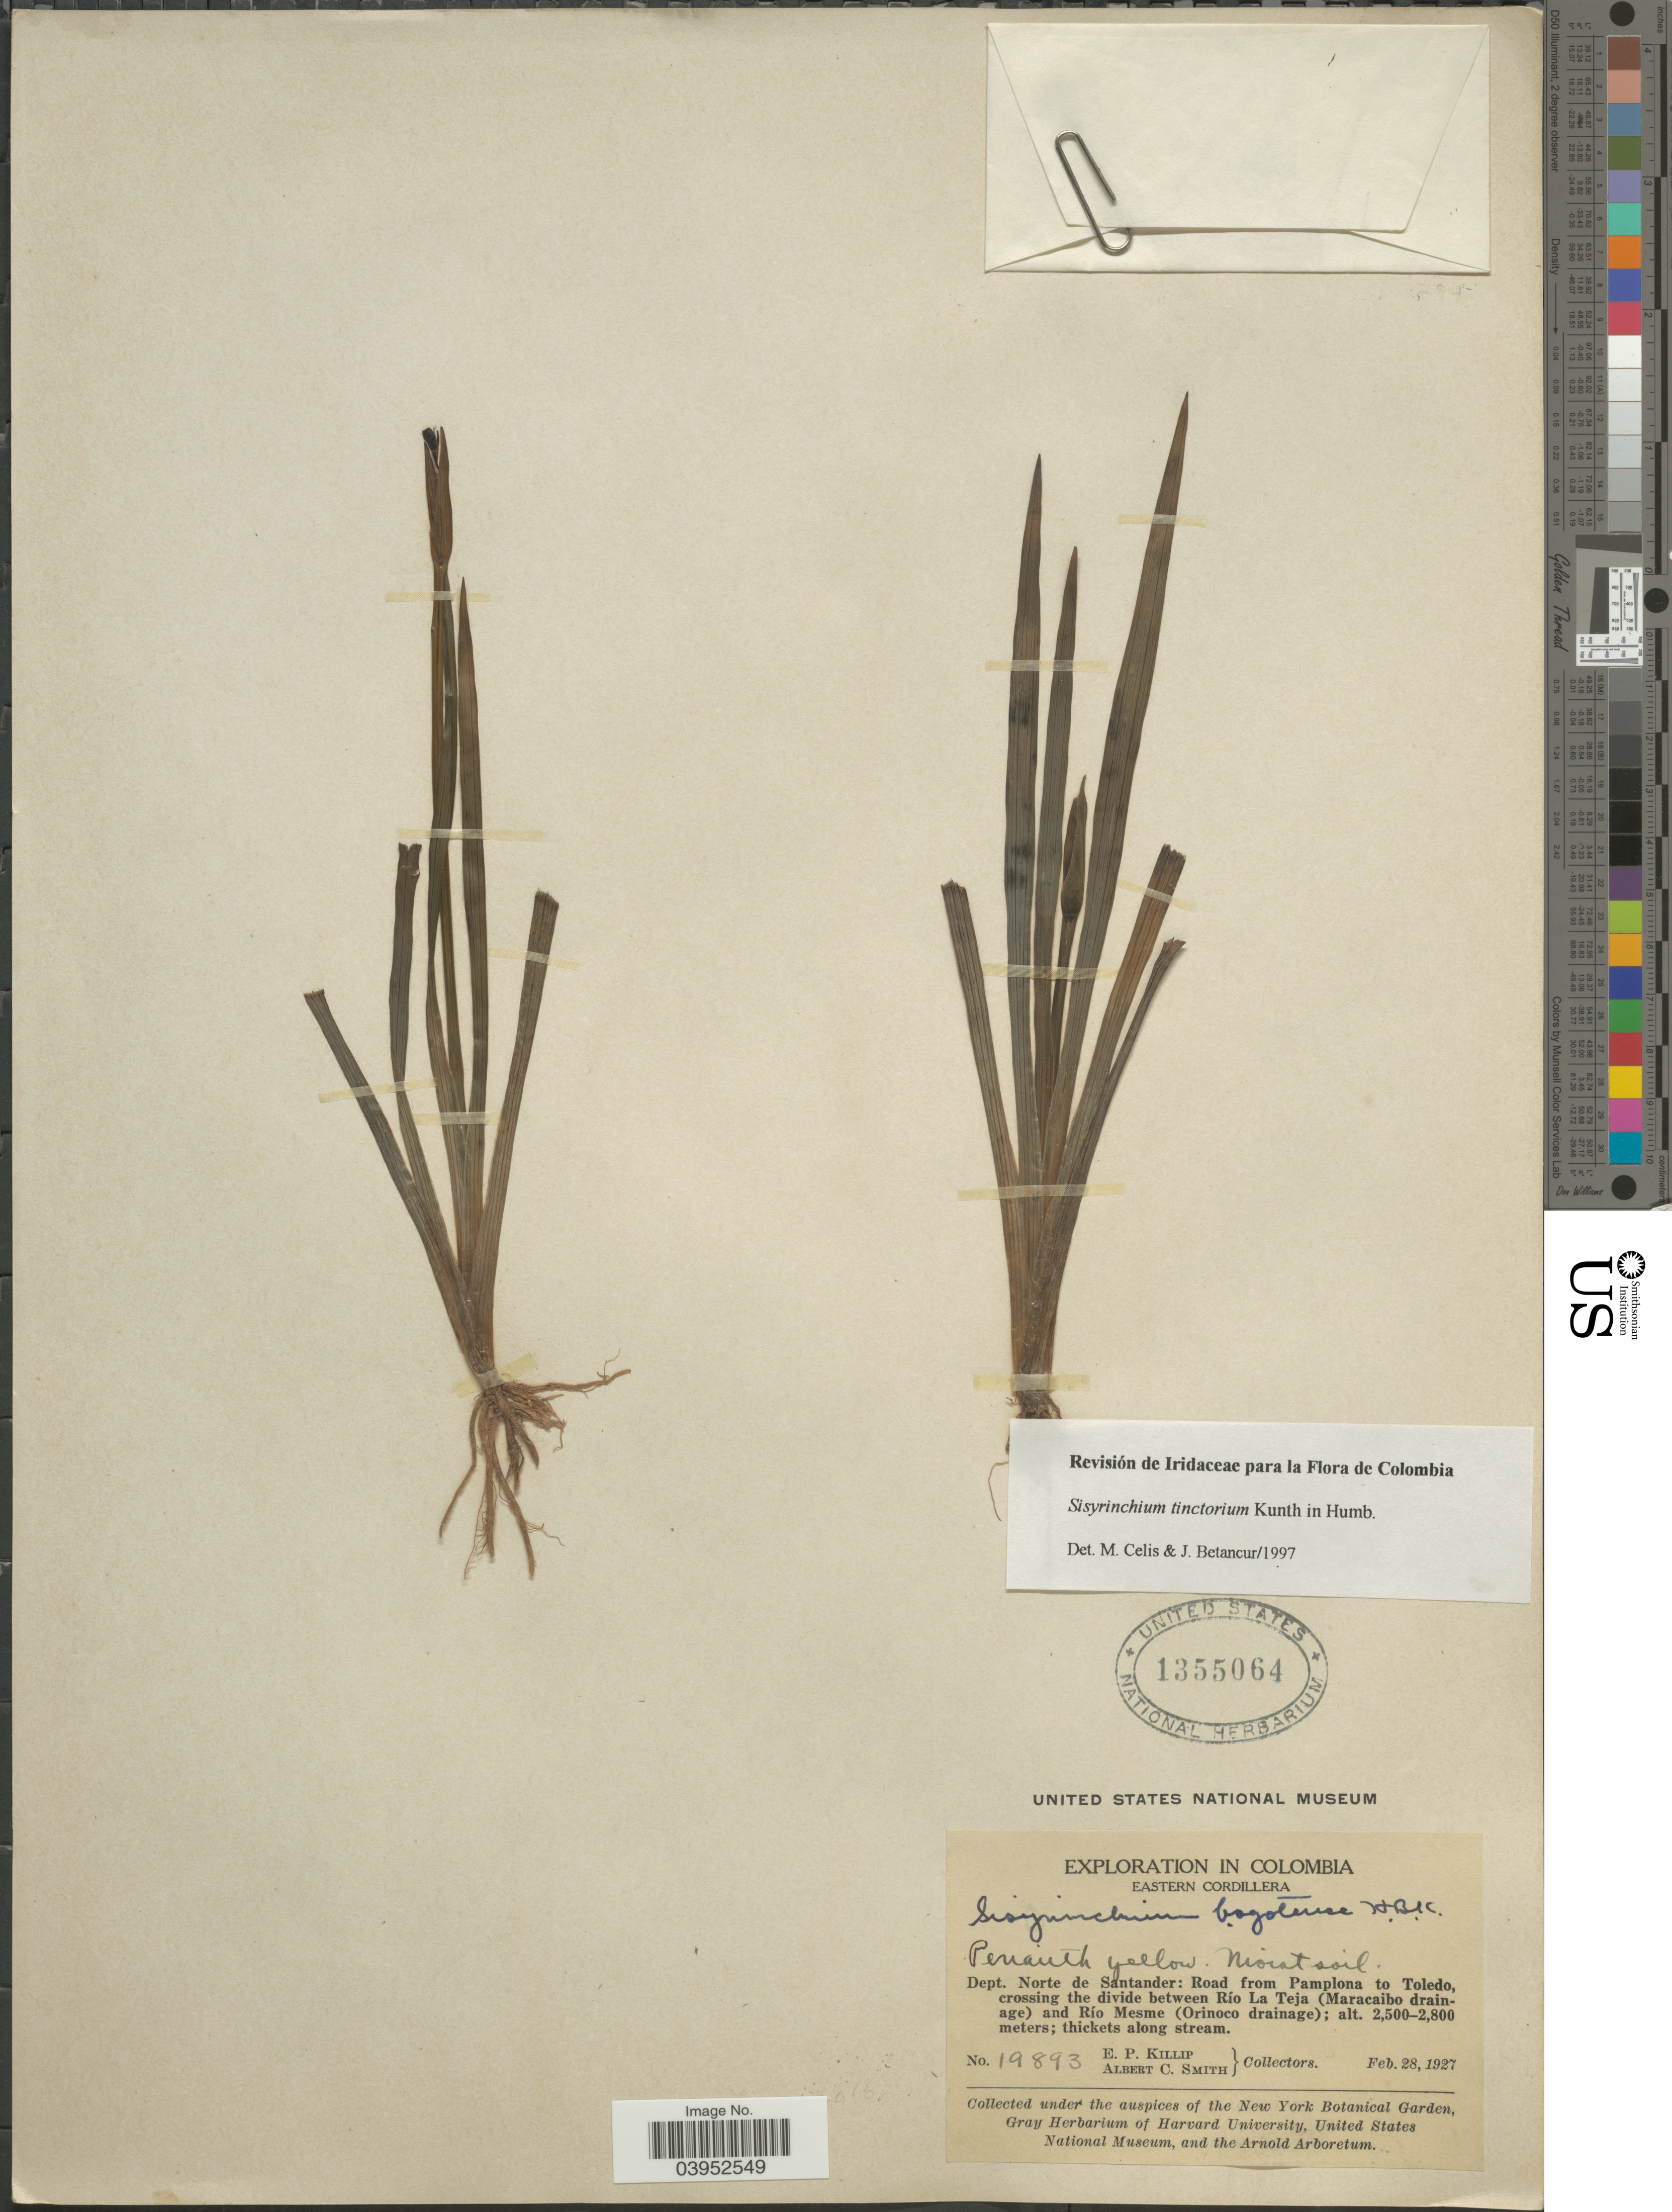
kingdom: Plantae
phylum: Tracheophyta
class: Liliopsida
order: Asparagales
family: Iridaceae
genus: Sisyrinchium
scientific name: Sisyrinchium tinctorium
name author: Kunth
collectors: E. P. Killip & A. C. Smith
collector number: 19893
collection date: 1927-02-28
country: Colombia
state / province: Norte de Santander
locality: Eastern Cordillera. Dept. Norte de Santander: Road from Pamplona to Toledo, crossing the divide between Río La Teja (Maracaibo drainage) and Río Mesme (Orinoco drainage). Thickets along stream.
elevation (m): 2500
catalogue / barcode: US 1355064